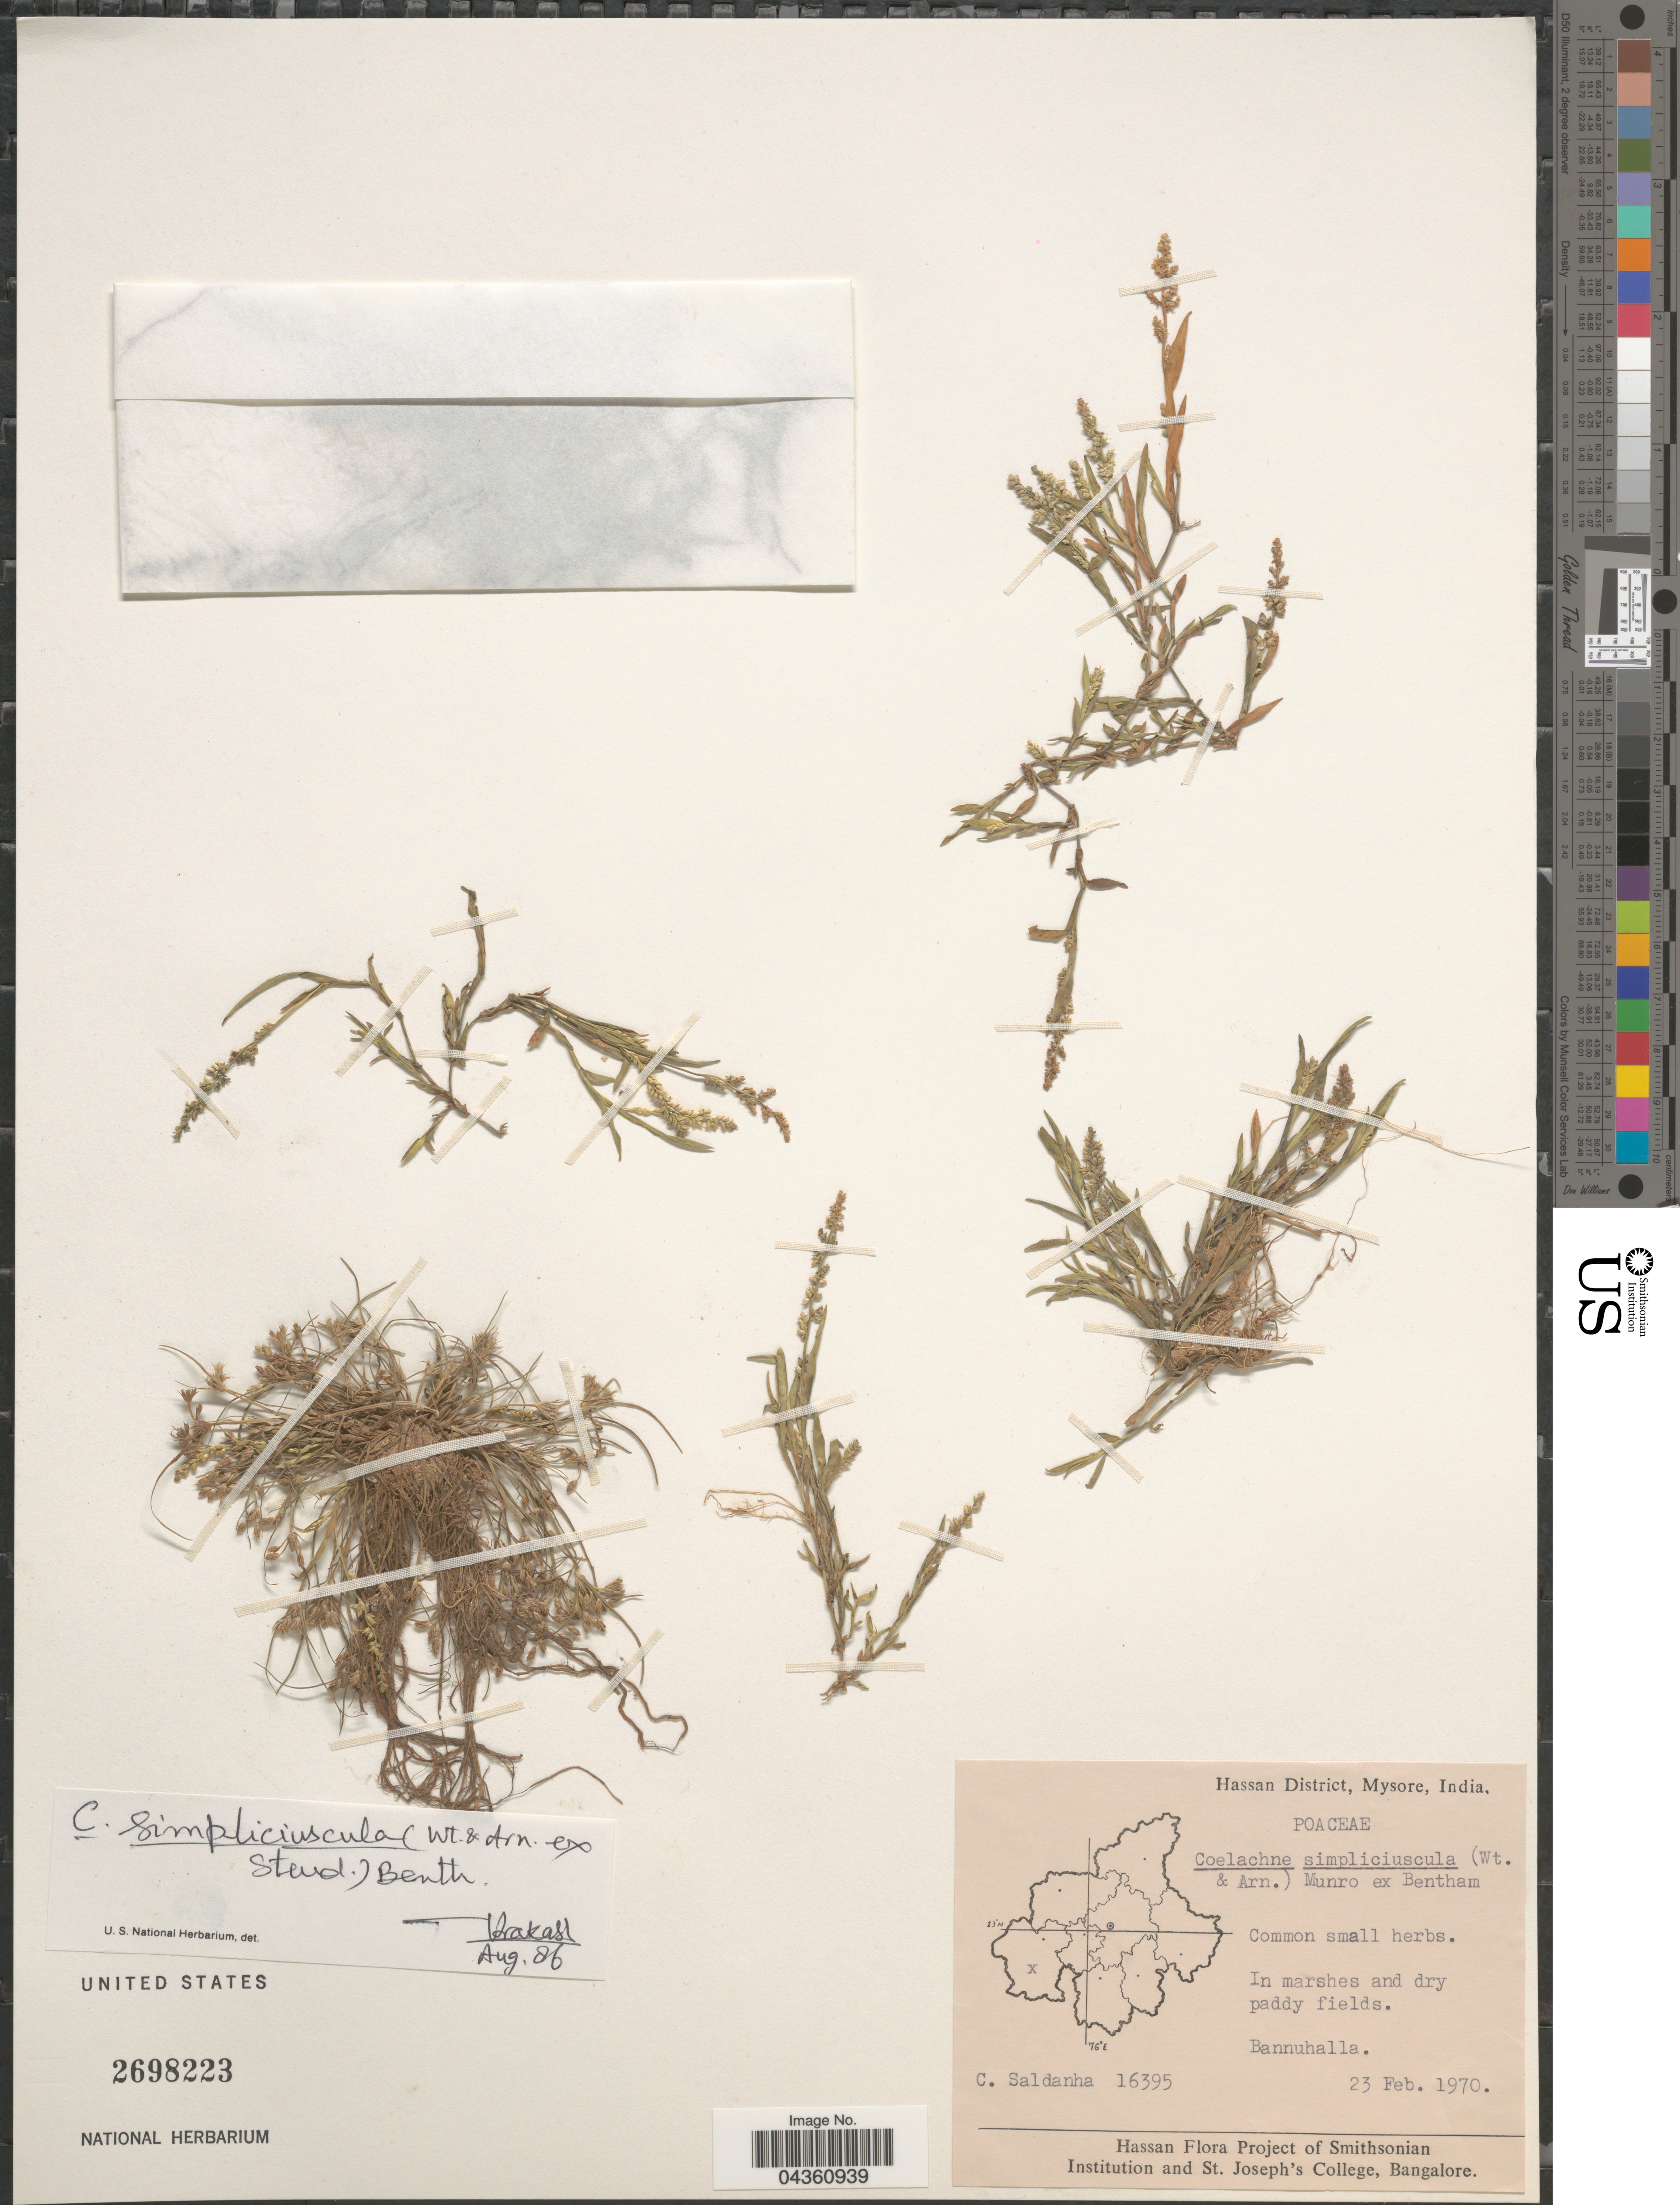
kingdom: Plantae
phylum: Tracheophyta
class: Liliopsida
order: Poales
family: Poaceae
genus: Coelachne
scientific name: Coelachne simpliciuscula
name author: (Wight & Arn. ex Steud.) Munro ex Benth.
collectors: C. Saldanha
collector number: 16395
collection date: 1970-02-23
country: India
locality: Hassan District, Mysore. Bannuhalla.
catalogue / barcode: US 2698223